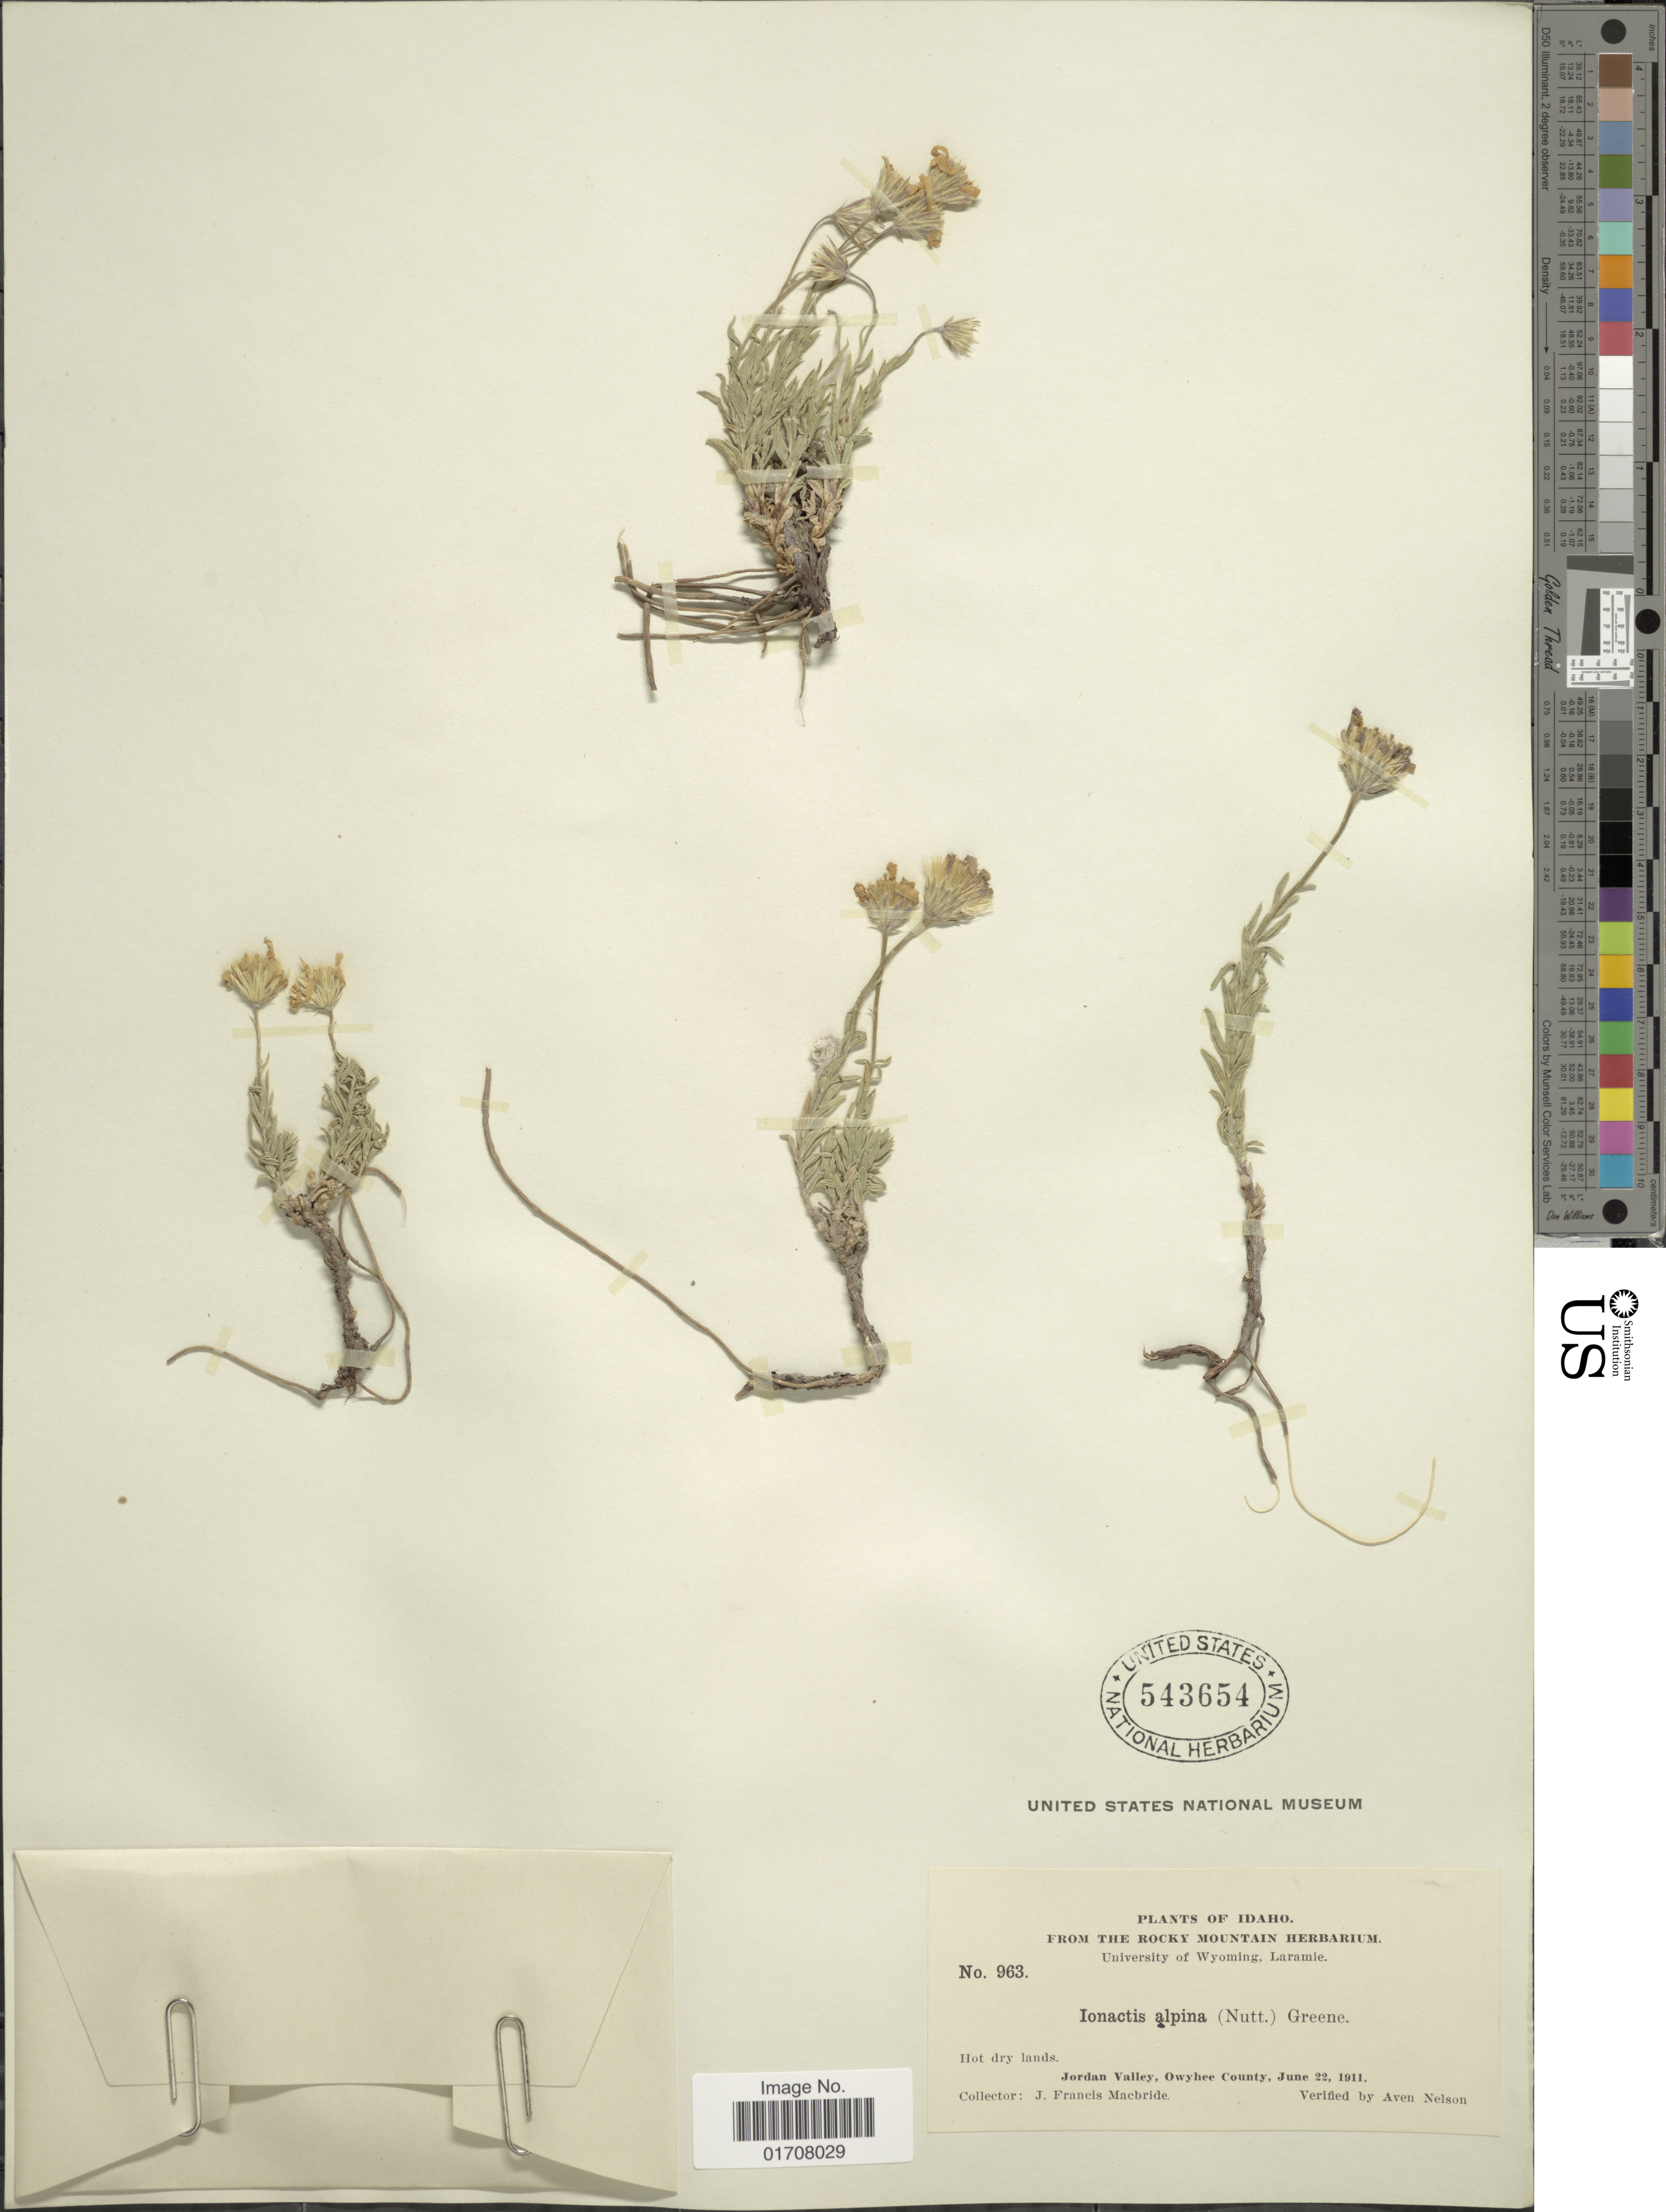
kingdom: Plantae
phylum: Tracheophyta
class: Magnoliopsida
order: Asterales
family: Asteraceae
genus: Ionactis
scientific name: Ionactis alpina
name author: (Nutt.) Greene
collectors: J. F. Macbride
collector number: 963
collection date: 1911-06-22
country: United States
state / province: Idaho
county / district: Owyhee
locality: Hot dry lands, Jordan Valley, Owyhee county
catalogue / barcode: US 543654